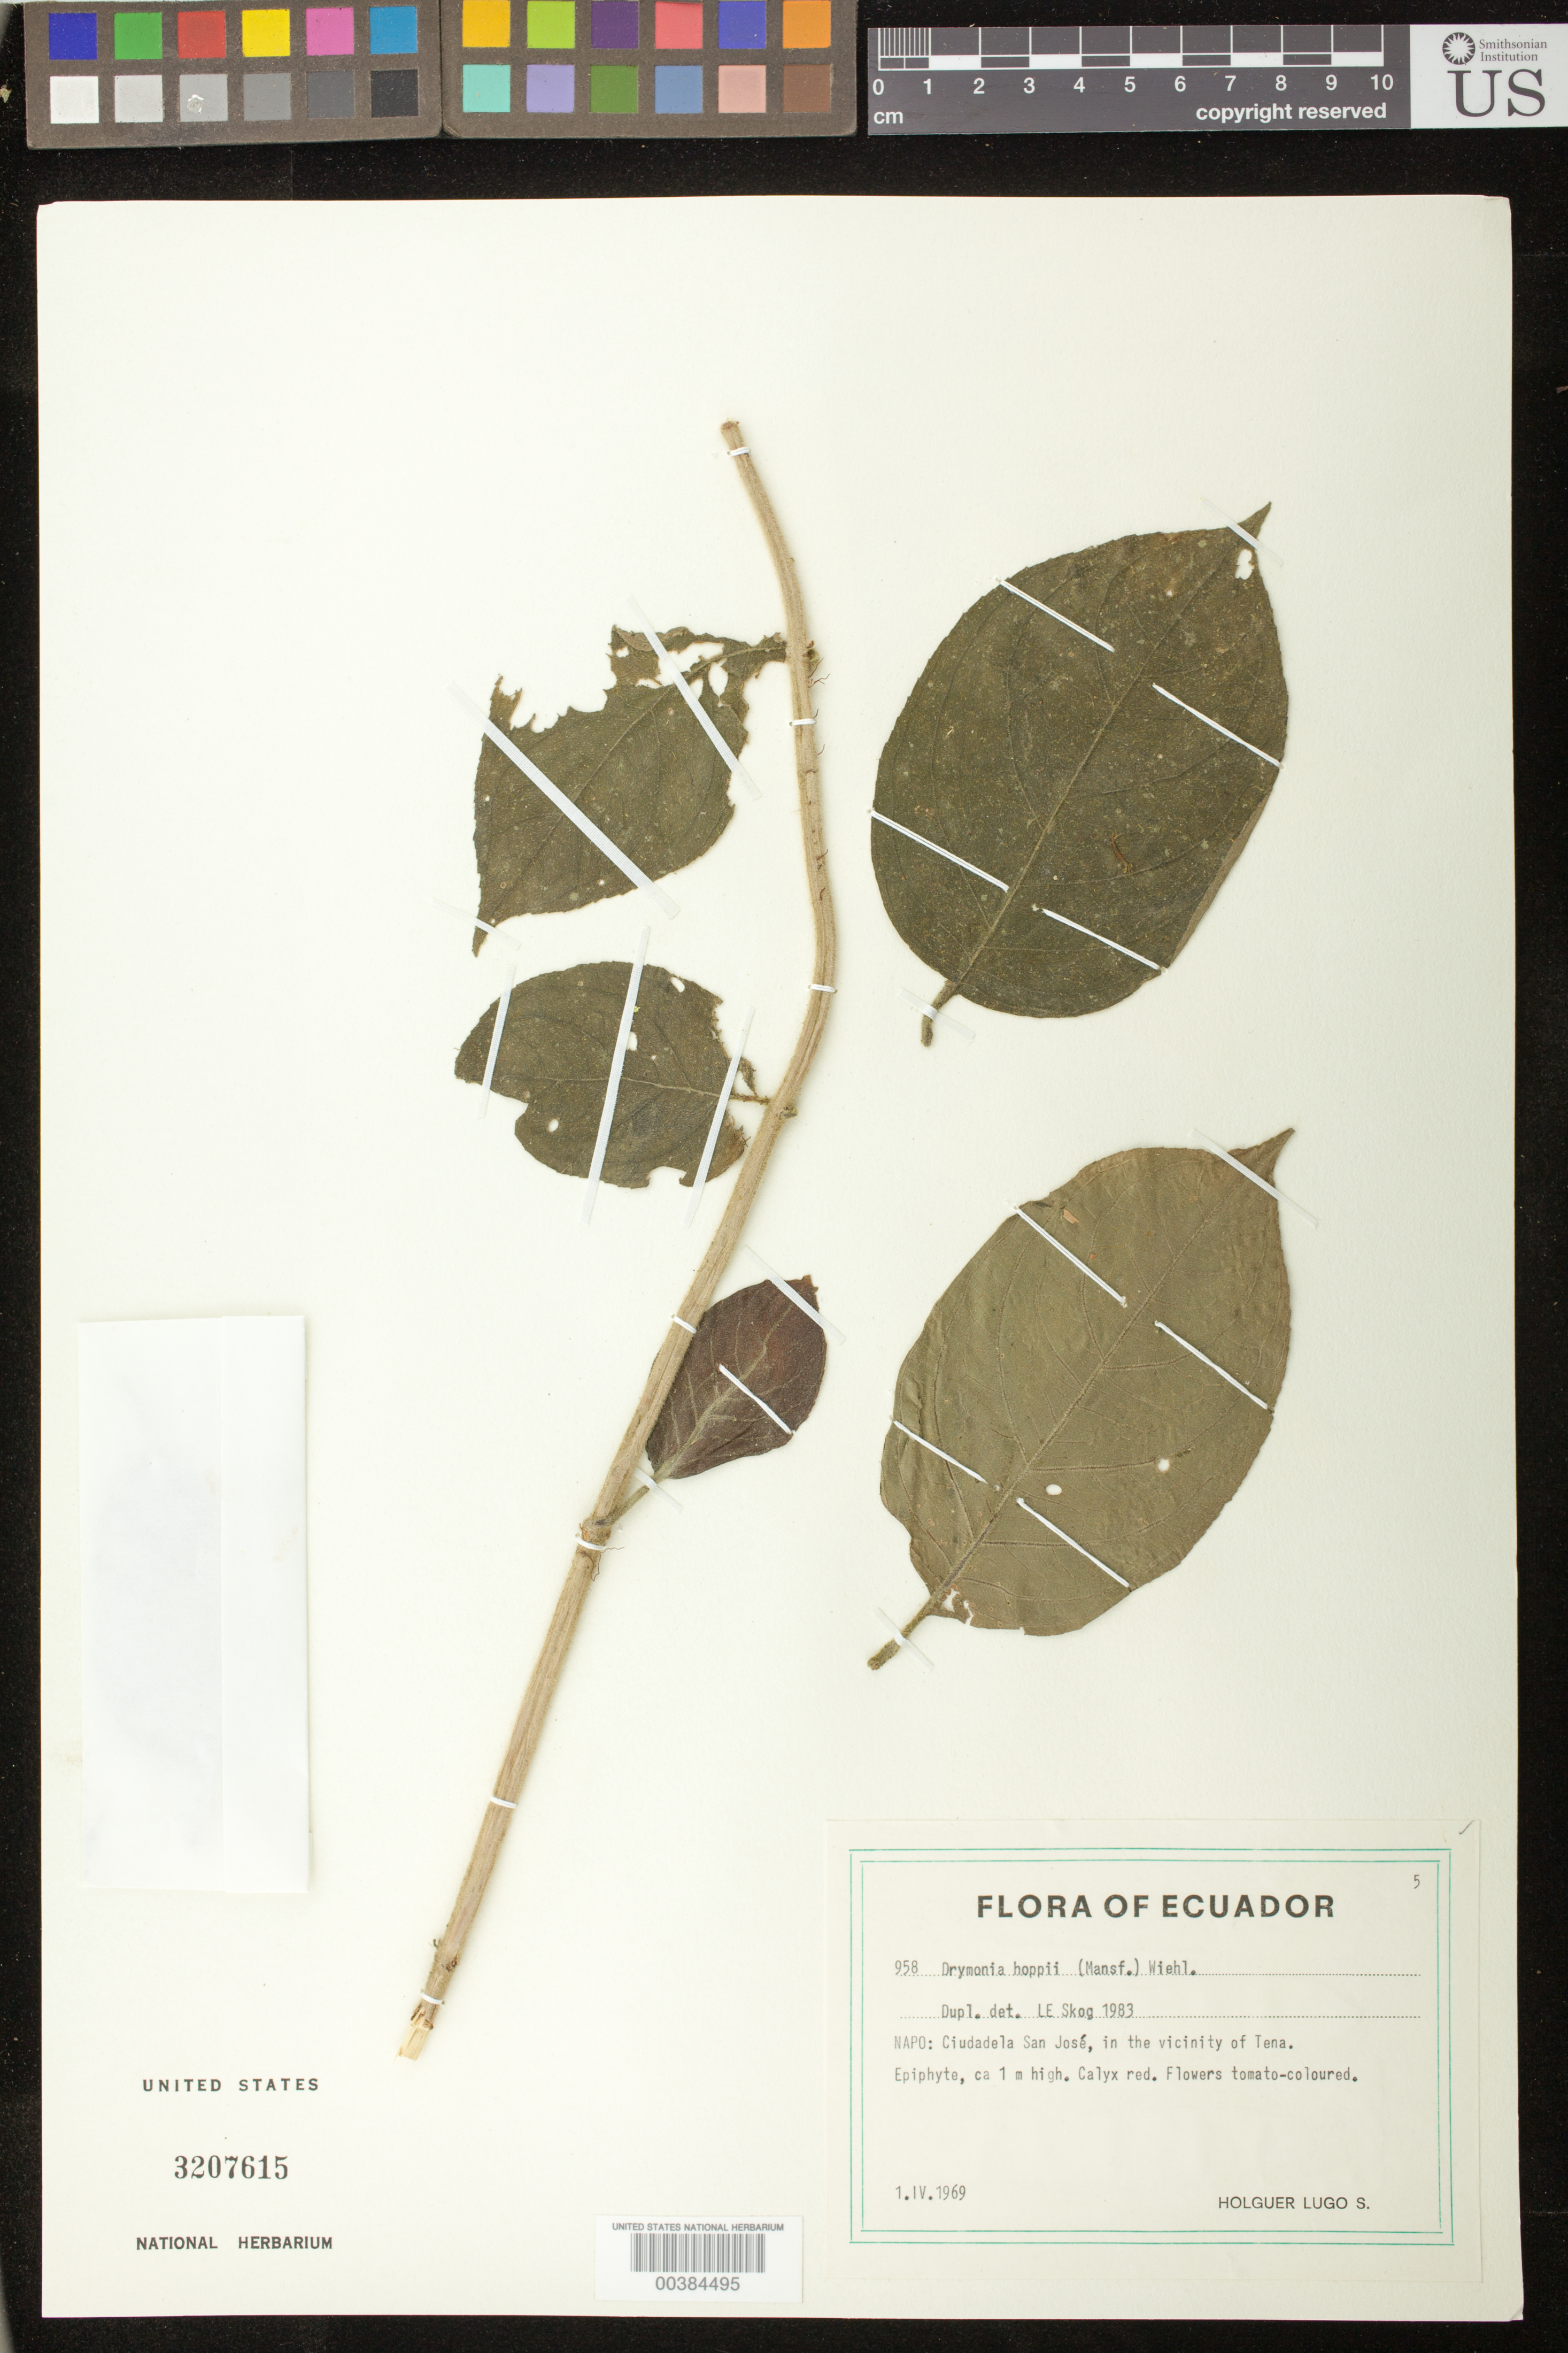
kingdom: Plantae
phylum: Tracheophyta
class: Magnoliopsida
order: Lamiales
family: Gesneriaceae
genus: Drymonia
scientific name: Drymonia hoppii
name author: (Mansf.) Wiehler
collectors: H. Lugo S.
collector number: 958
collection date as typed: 01 Apr 1969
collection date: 1969-04-01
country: Ecuador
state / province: Napo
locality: Ciudadela San José, vicinity of Tena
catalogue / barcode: US 3207615